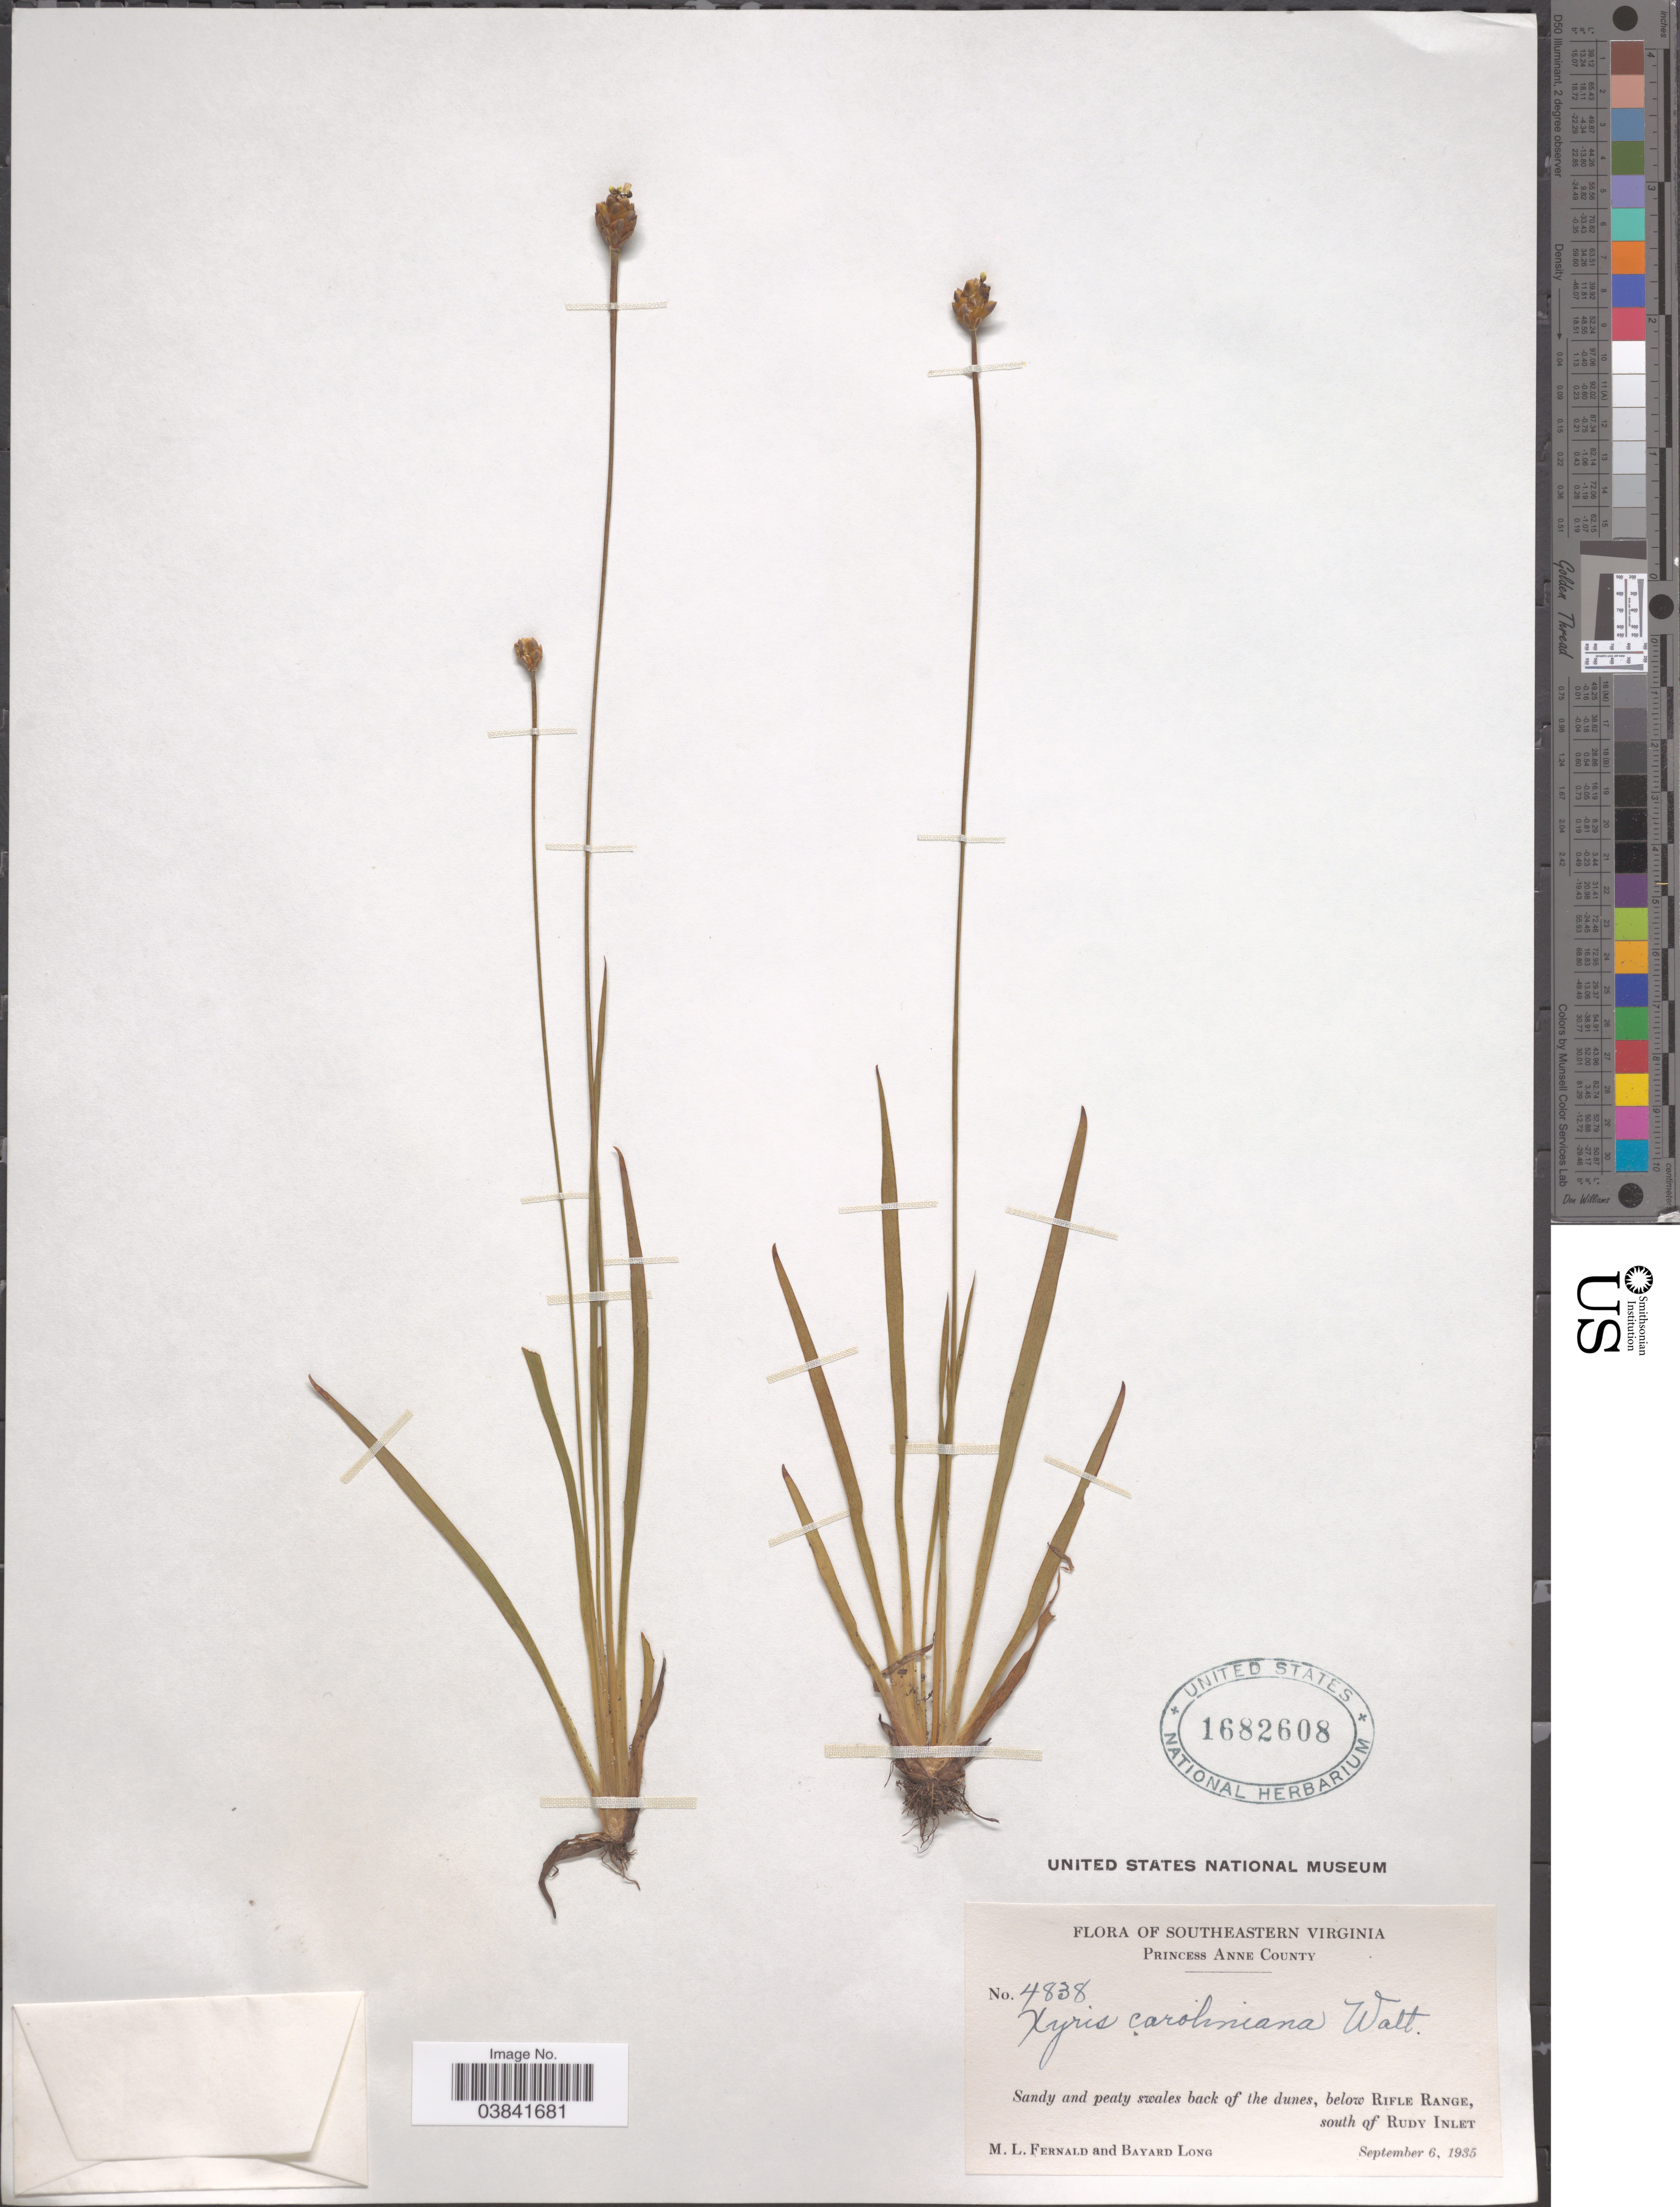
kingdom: Plantae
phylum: Tracheophyta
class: Liliopsida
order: Poales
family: Xyridaceae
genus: Xyris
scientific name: Xyris difformis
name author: Chapm.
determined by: Strong, Mark T., (BOT), Smithsonian Institution - National Museum of Natural History (UNITED STATES)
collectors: M. L. Fernald & B. Long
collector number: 4838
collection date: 1935-09-06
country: United States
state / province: Virginia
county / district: City of Virginia Beach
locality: Southeastern Virginia. Princess Anne County. Sandy and peaty swales back of the dunes, below Rifle Range, south of Rudy Inlet.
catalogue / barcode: US 1682608